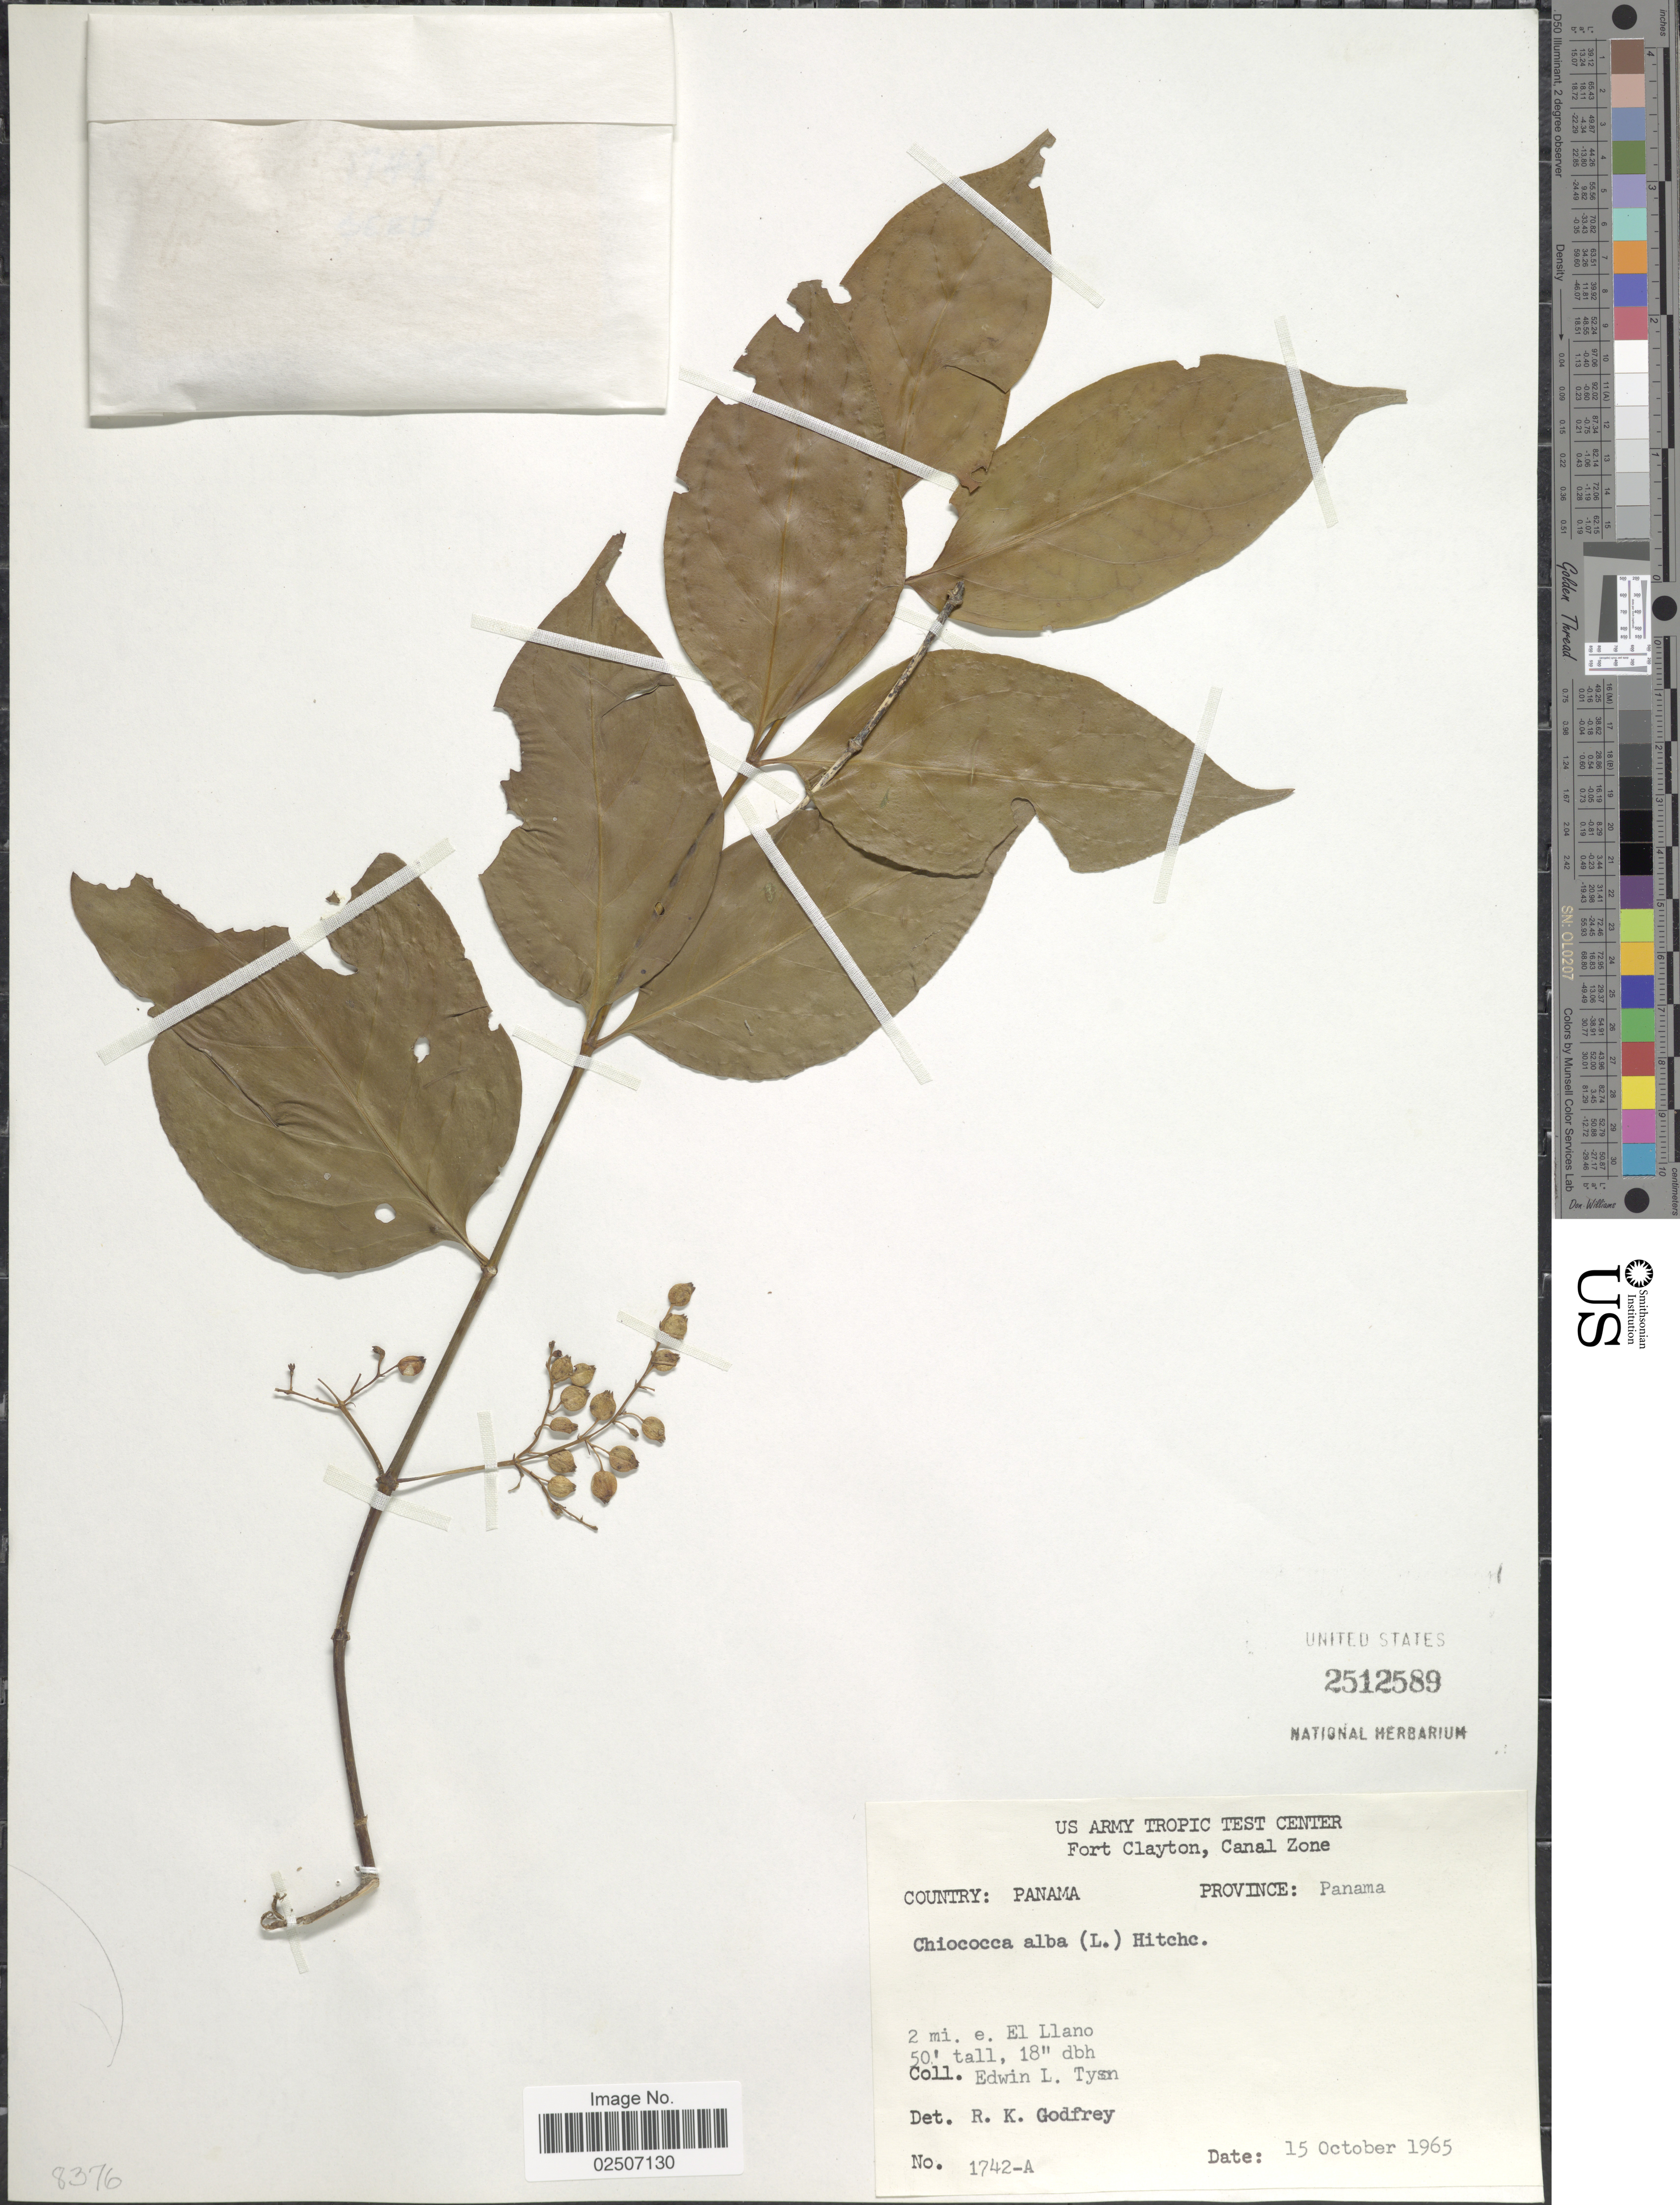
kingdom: Plantae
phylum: Tracheophyta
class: Magnoliopsida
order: Gentianales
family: Rubiaceae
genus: Chiococca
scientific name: Chiococca alba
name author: (L.) Hitchc.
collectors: E. L. Tyson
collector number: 1742-A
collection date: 1965-10-15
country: Panama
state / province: Colón / Panamá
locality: Fort Clayton, Canal Zone. Province: Panama, 2 mi. e. El Llano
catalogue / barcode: US 2512589